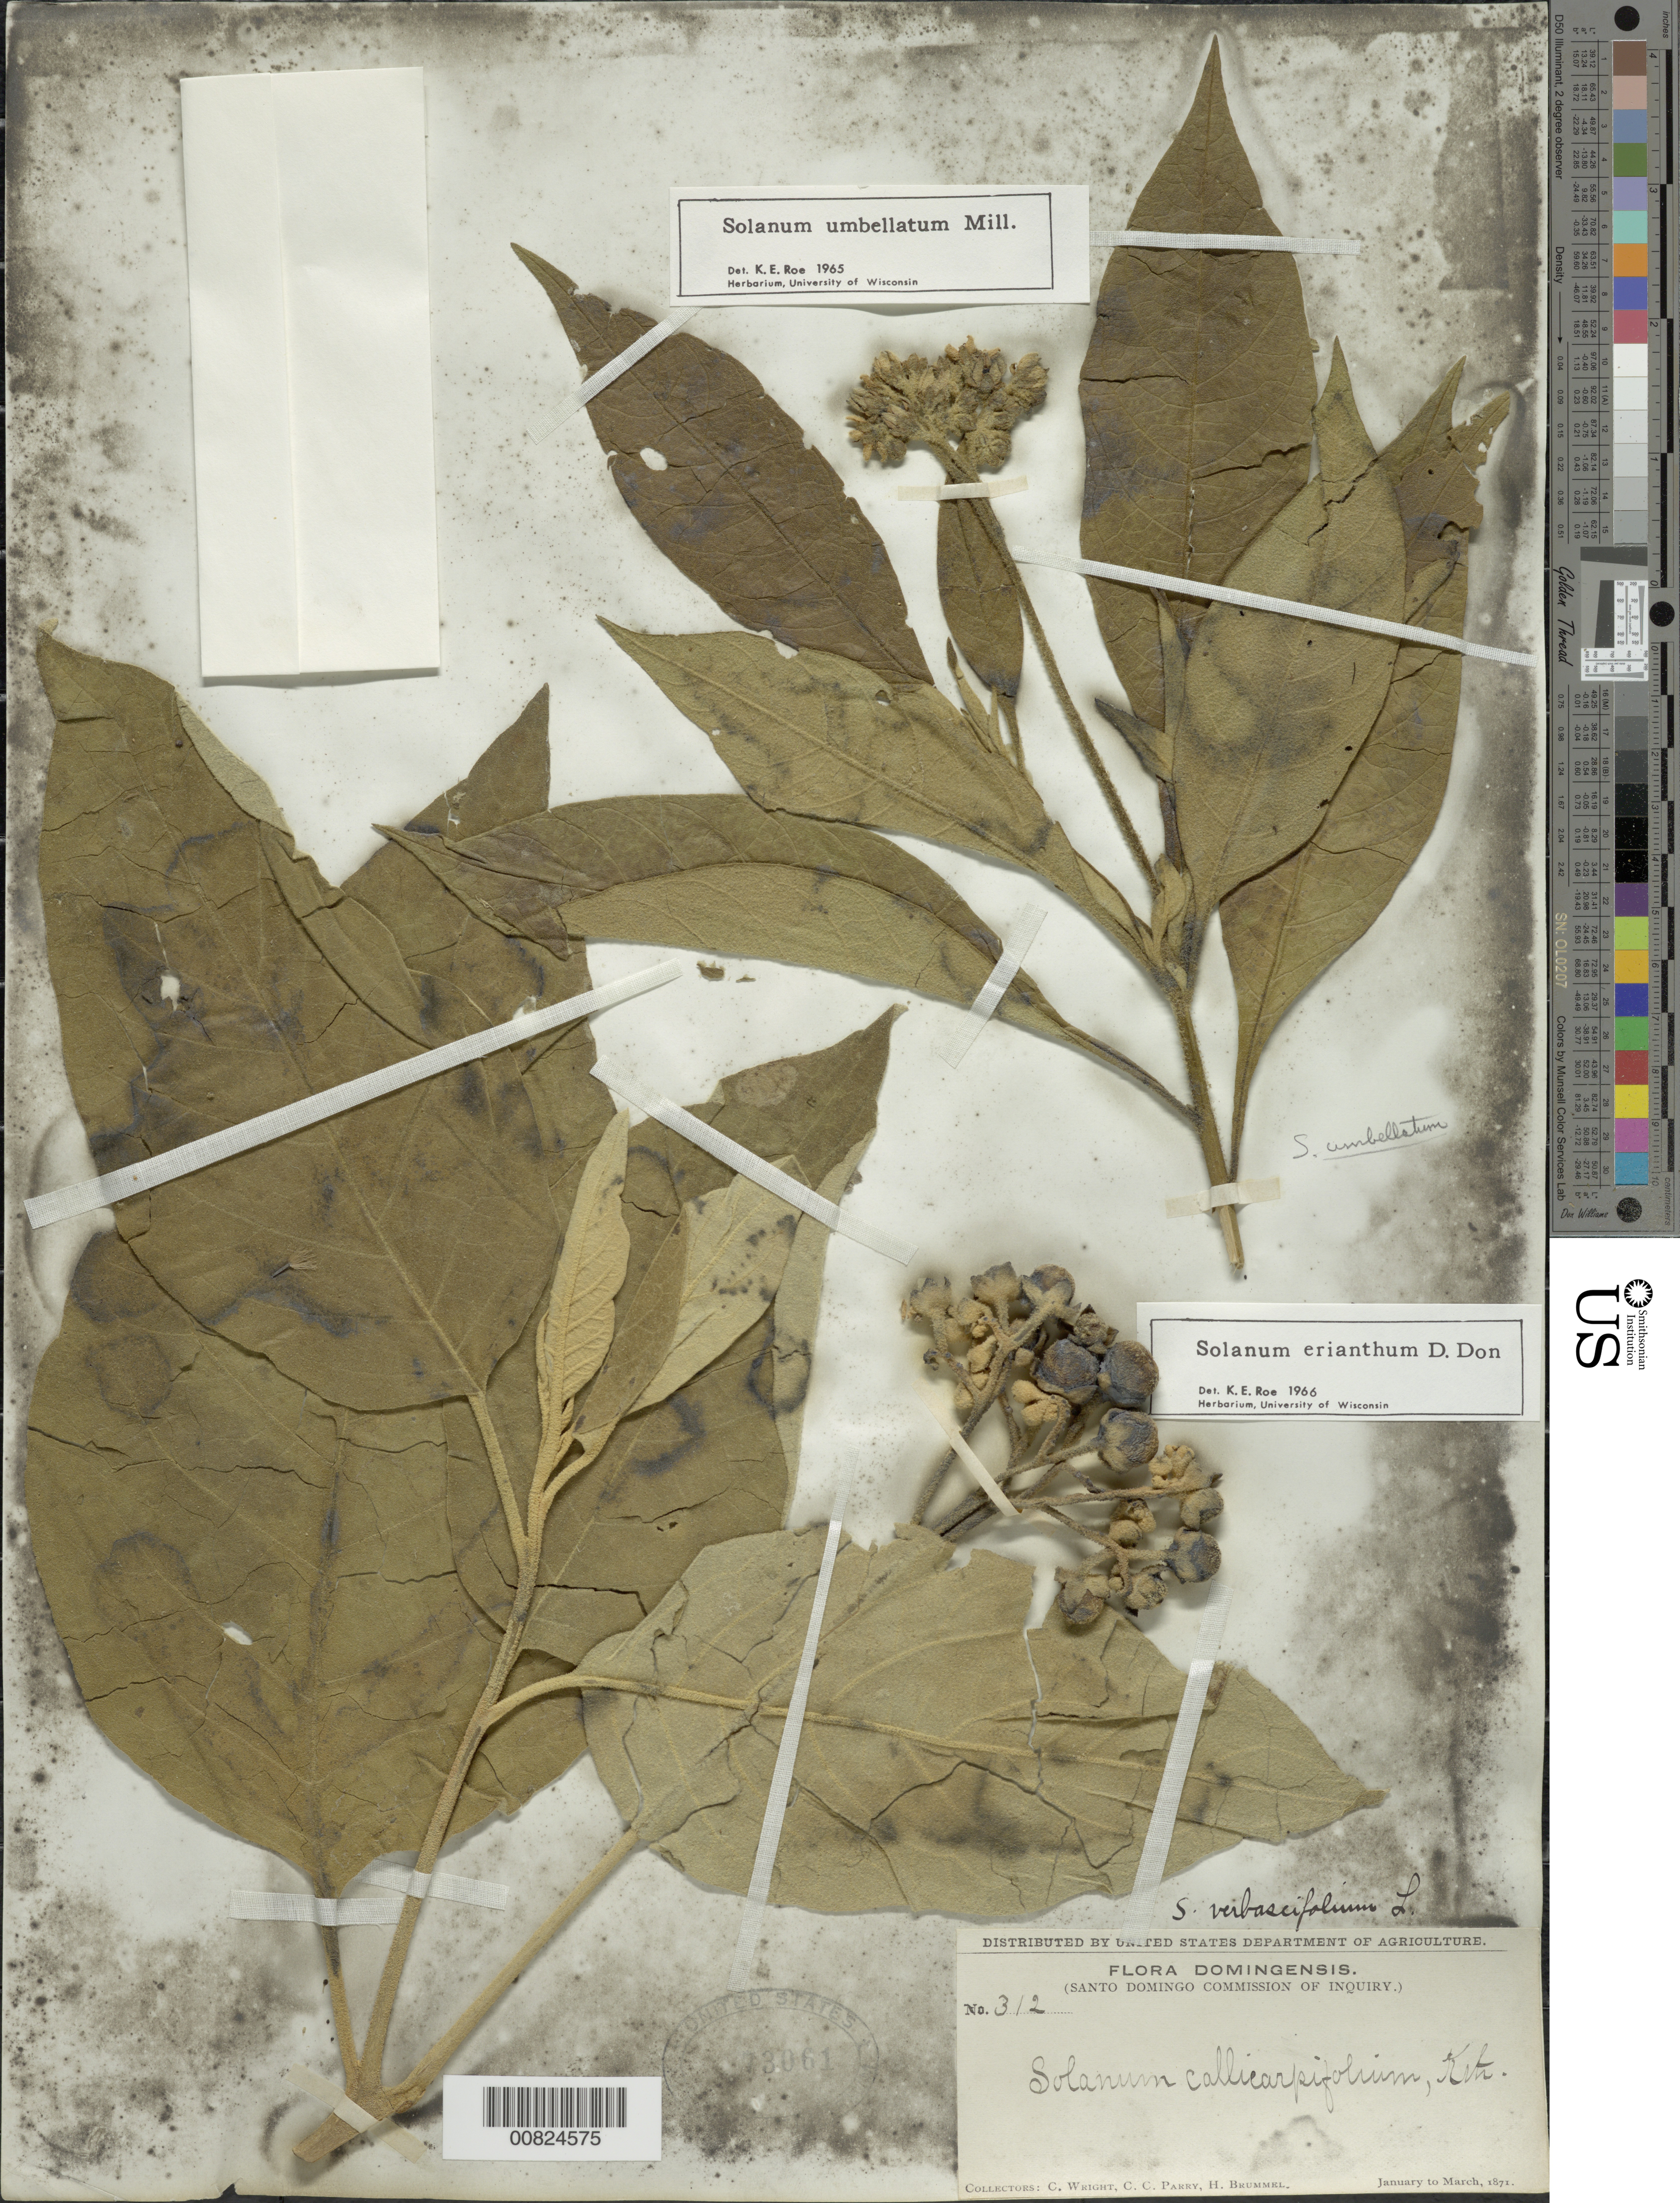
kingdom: Plantae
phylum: Tracheophyta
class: Magnoliopsida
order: Solanales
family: Solanaceae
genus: Solanum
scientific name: Solanum erianthum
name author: D. Don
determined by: Roe, K. E.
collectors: C. Wright, C. C. Parry & H. Brummel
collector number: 312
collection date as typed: Jan 1871 to -- Mar 1871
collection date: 1871-01/1871-03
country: Dominican Republic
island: Hispaniola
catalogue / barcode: US 73061